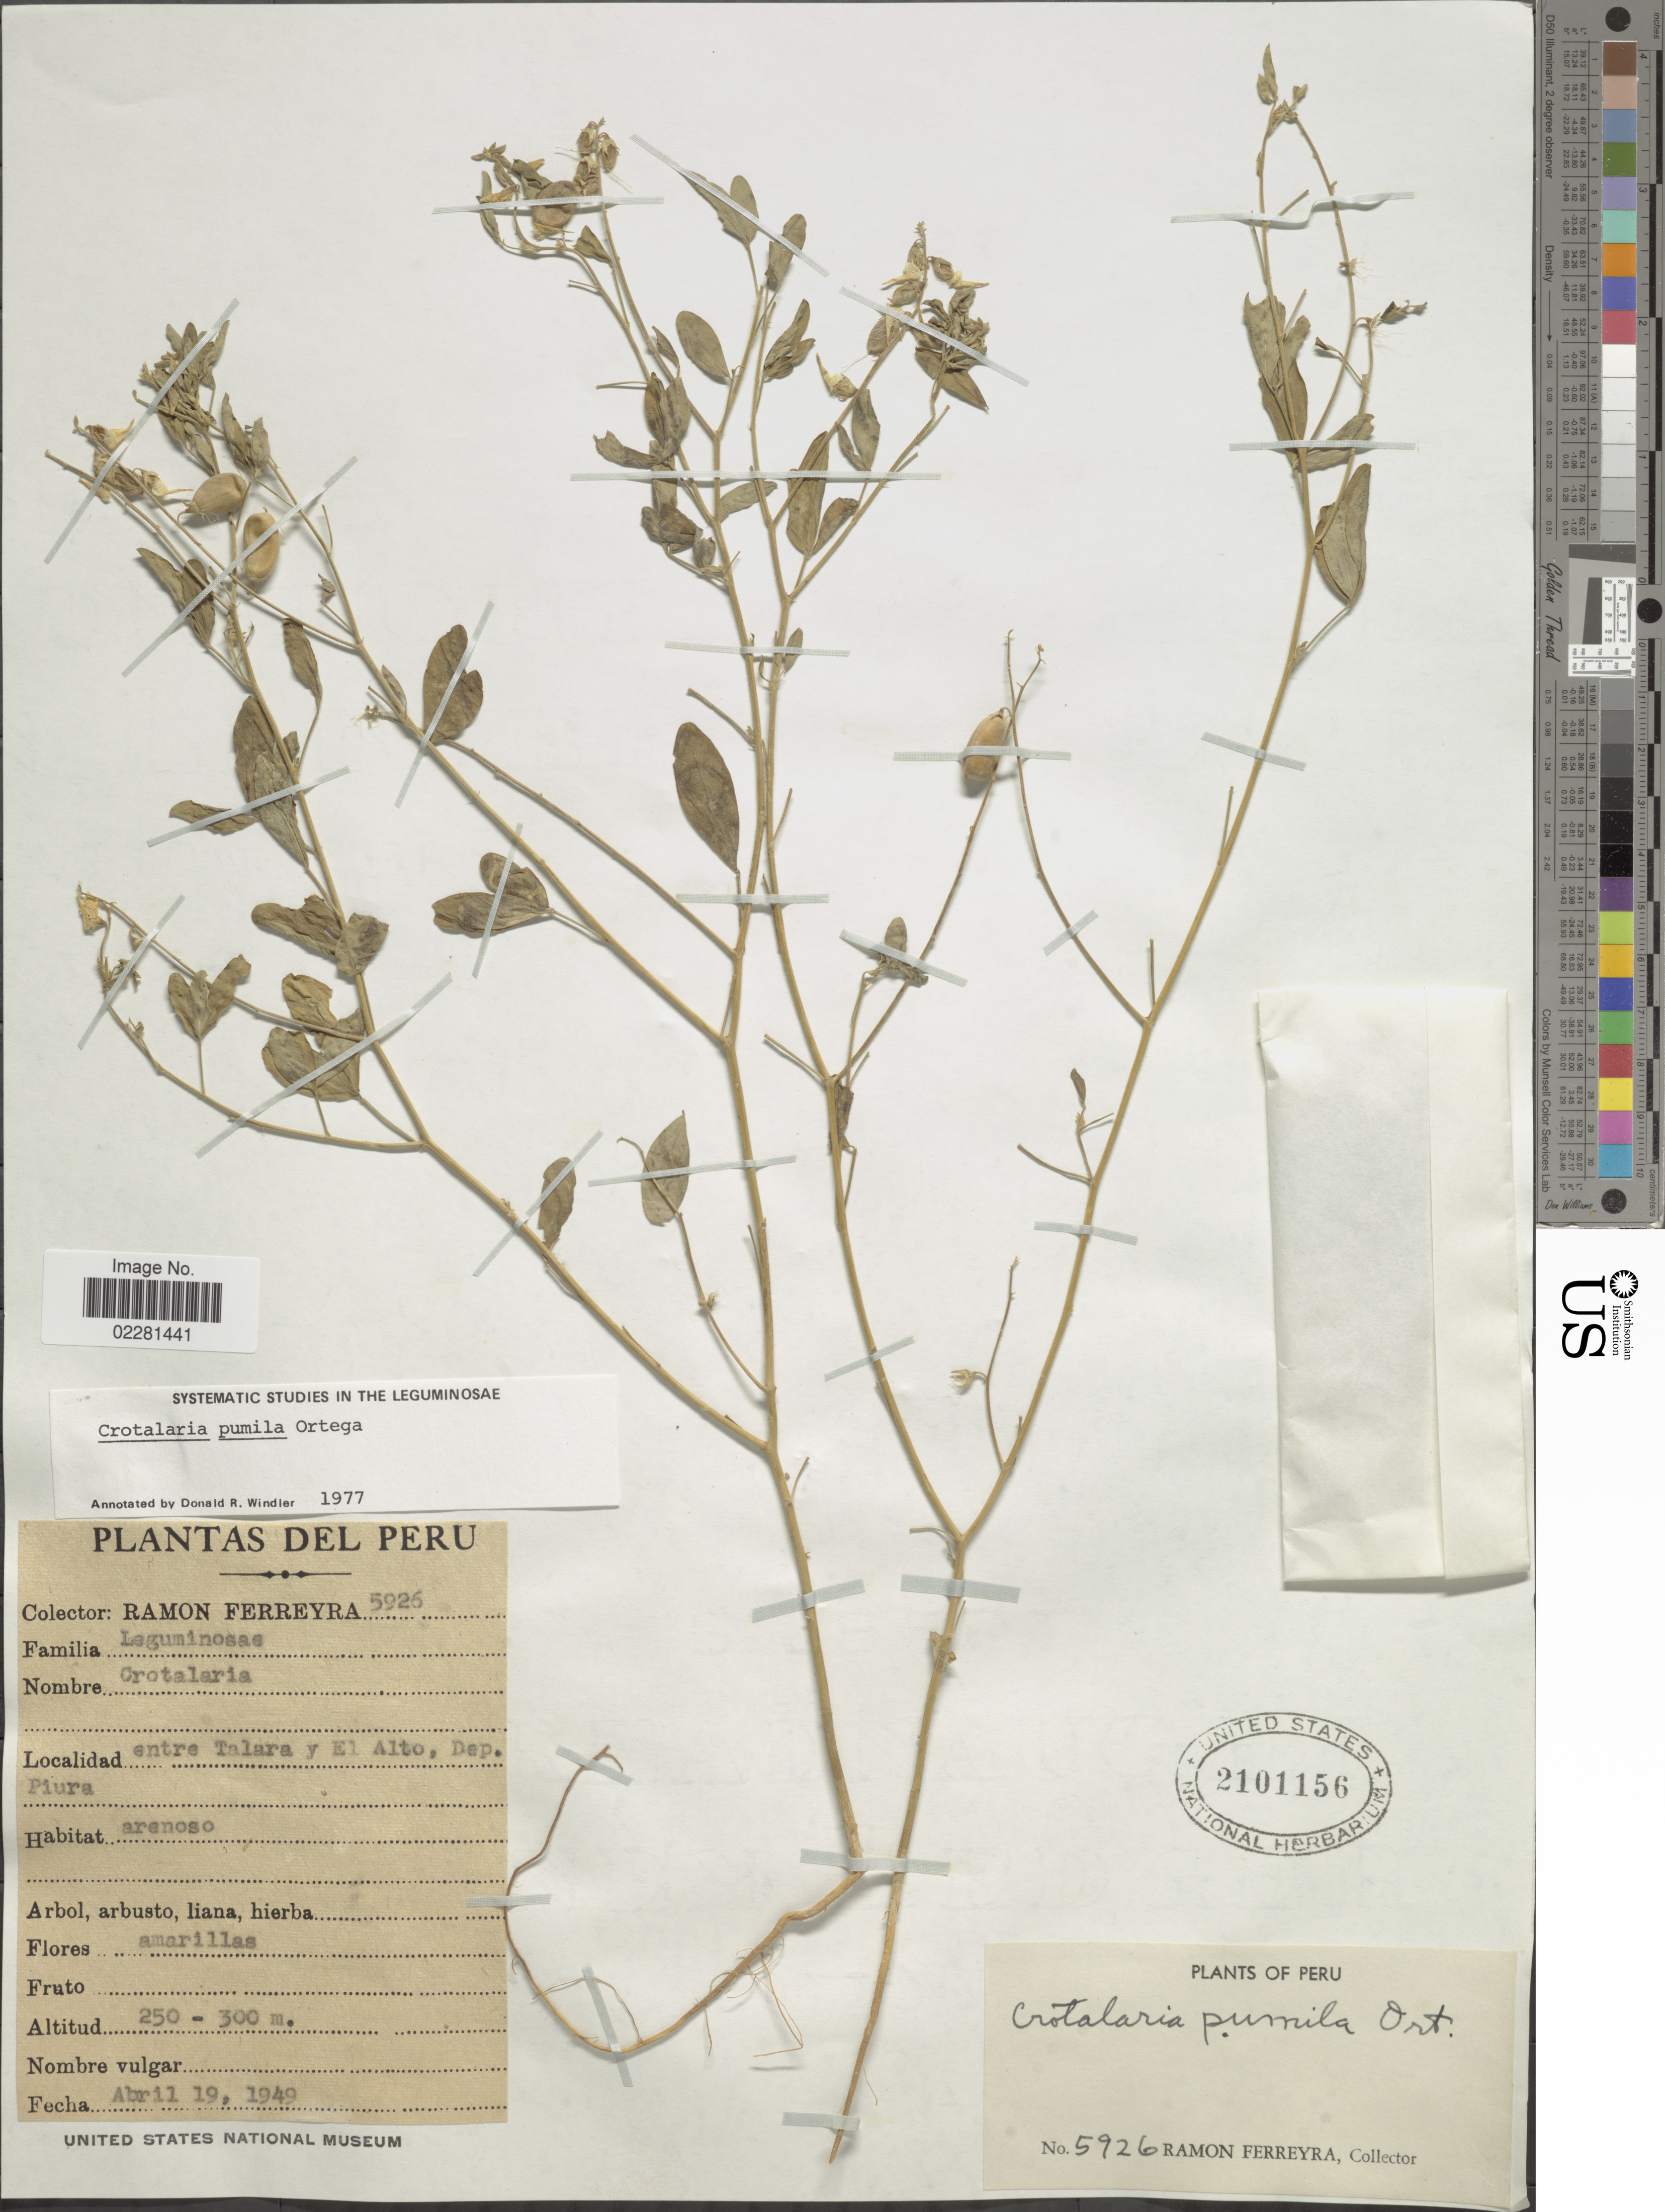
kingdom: Plantae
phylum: Tracheophyta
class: Magnoliopsida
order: Fabales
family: Fabaceae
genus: Crotalaria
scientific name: Crotalaria pumila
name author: Ortega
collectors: R. A. Ferreyra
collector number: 5926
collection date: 1949-04-19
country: Peru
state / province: Piura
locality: EntreTalara y El Alto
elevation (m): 250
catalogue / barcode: US 2101156